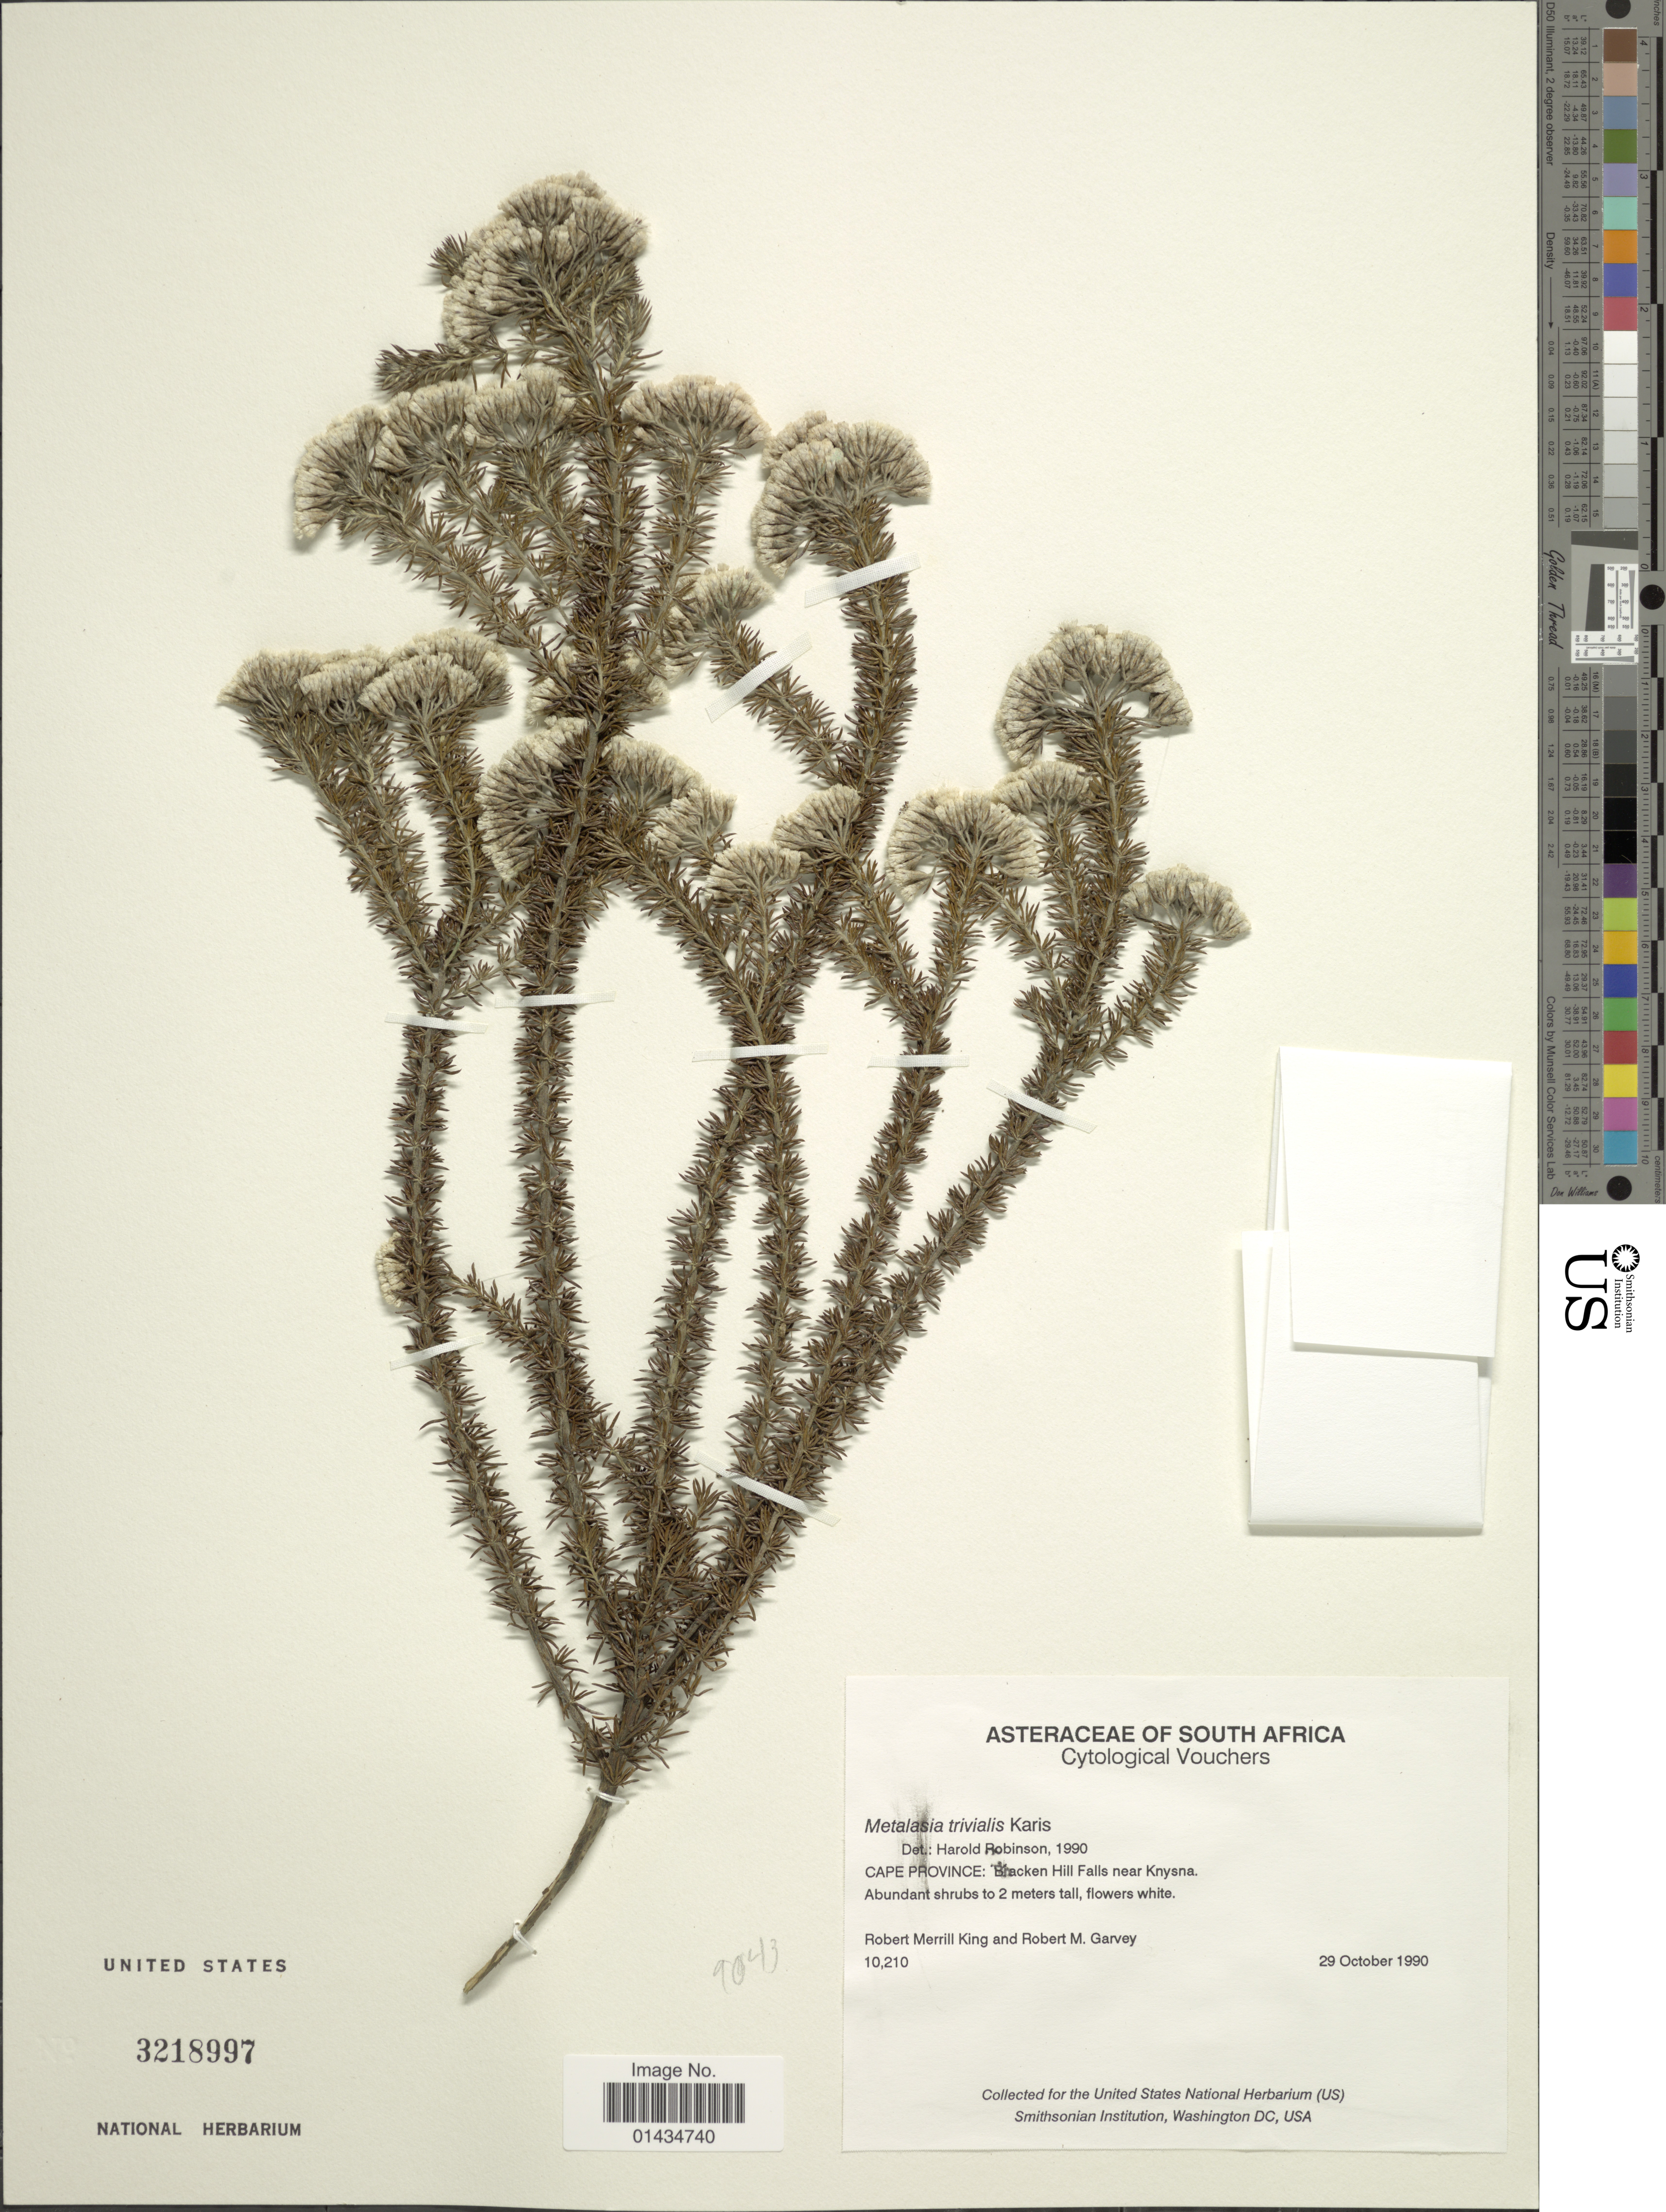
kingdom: Plantae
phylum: Tracheophyta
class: Magnoliopsida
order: Asterales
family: Asteraceae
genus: Metalasia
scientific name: Metalasia trivialis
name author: P.O. Karis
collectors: R. M. King & R. Garvey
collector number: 10210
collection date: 1990-01-29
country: South Africa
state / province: Western Cape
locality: Bracken Hill Falls near Knysna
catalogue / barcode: US 3218997